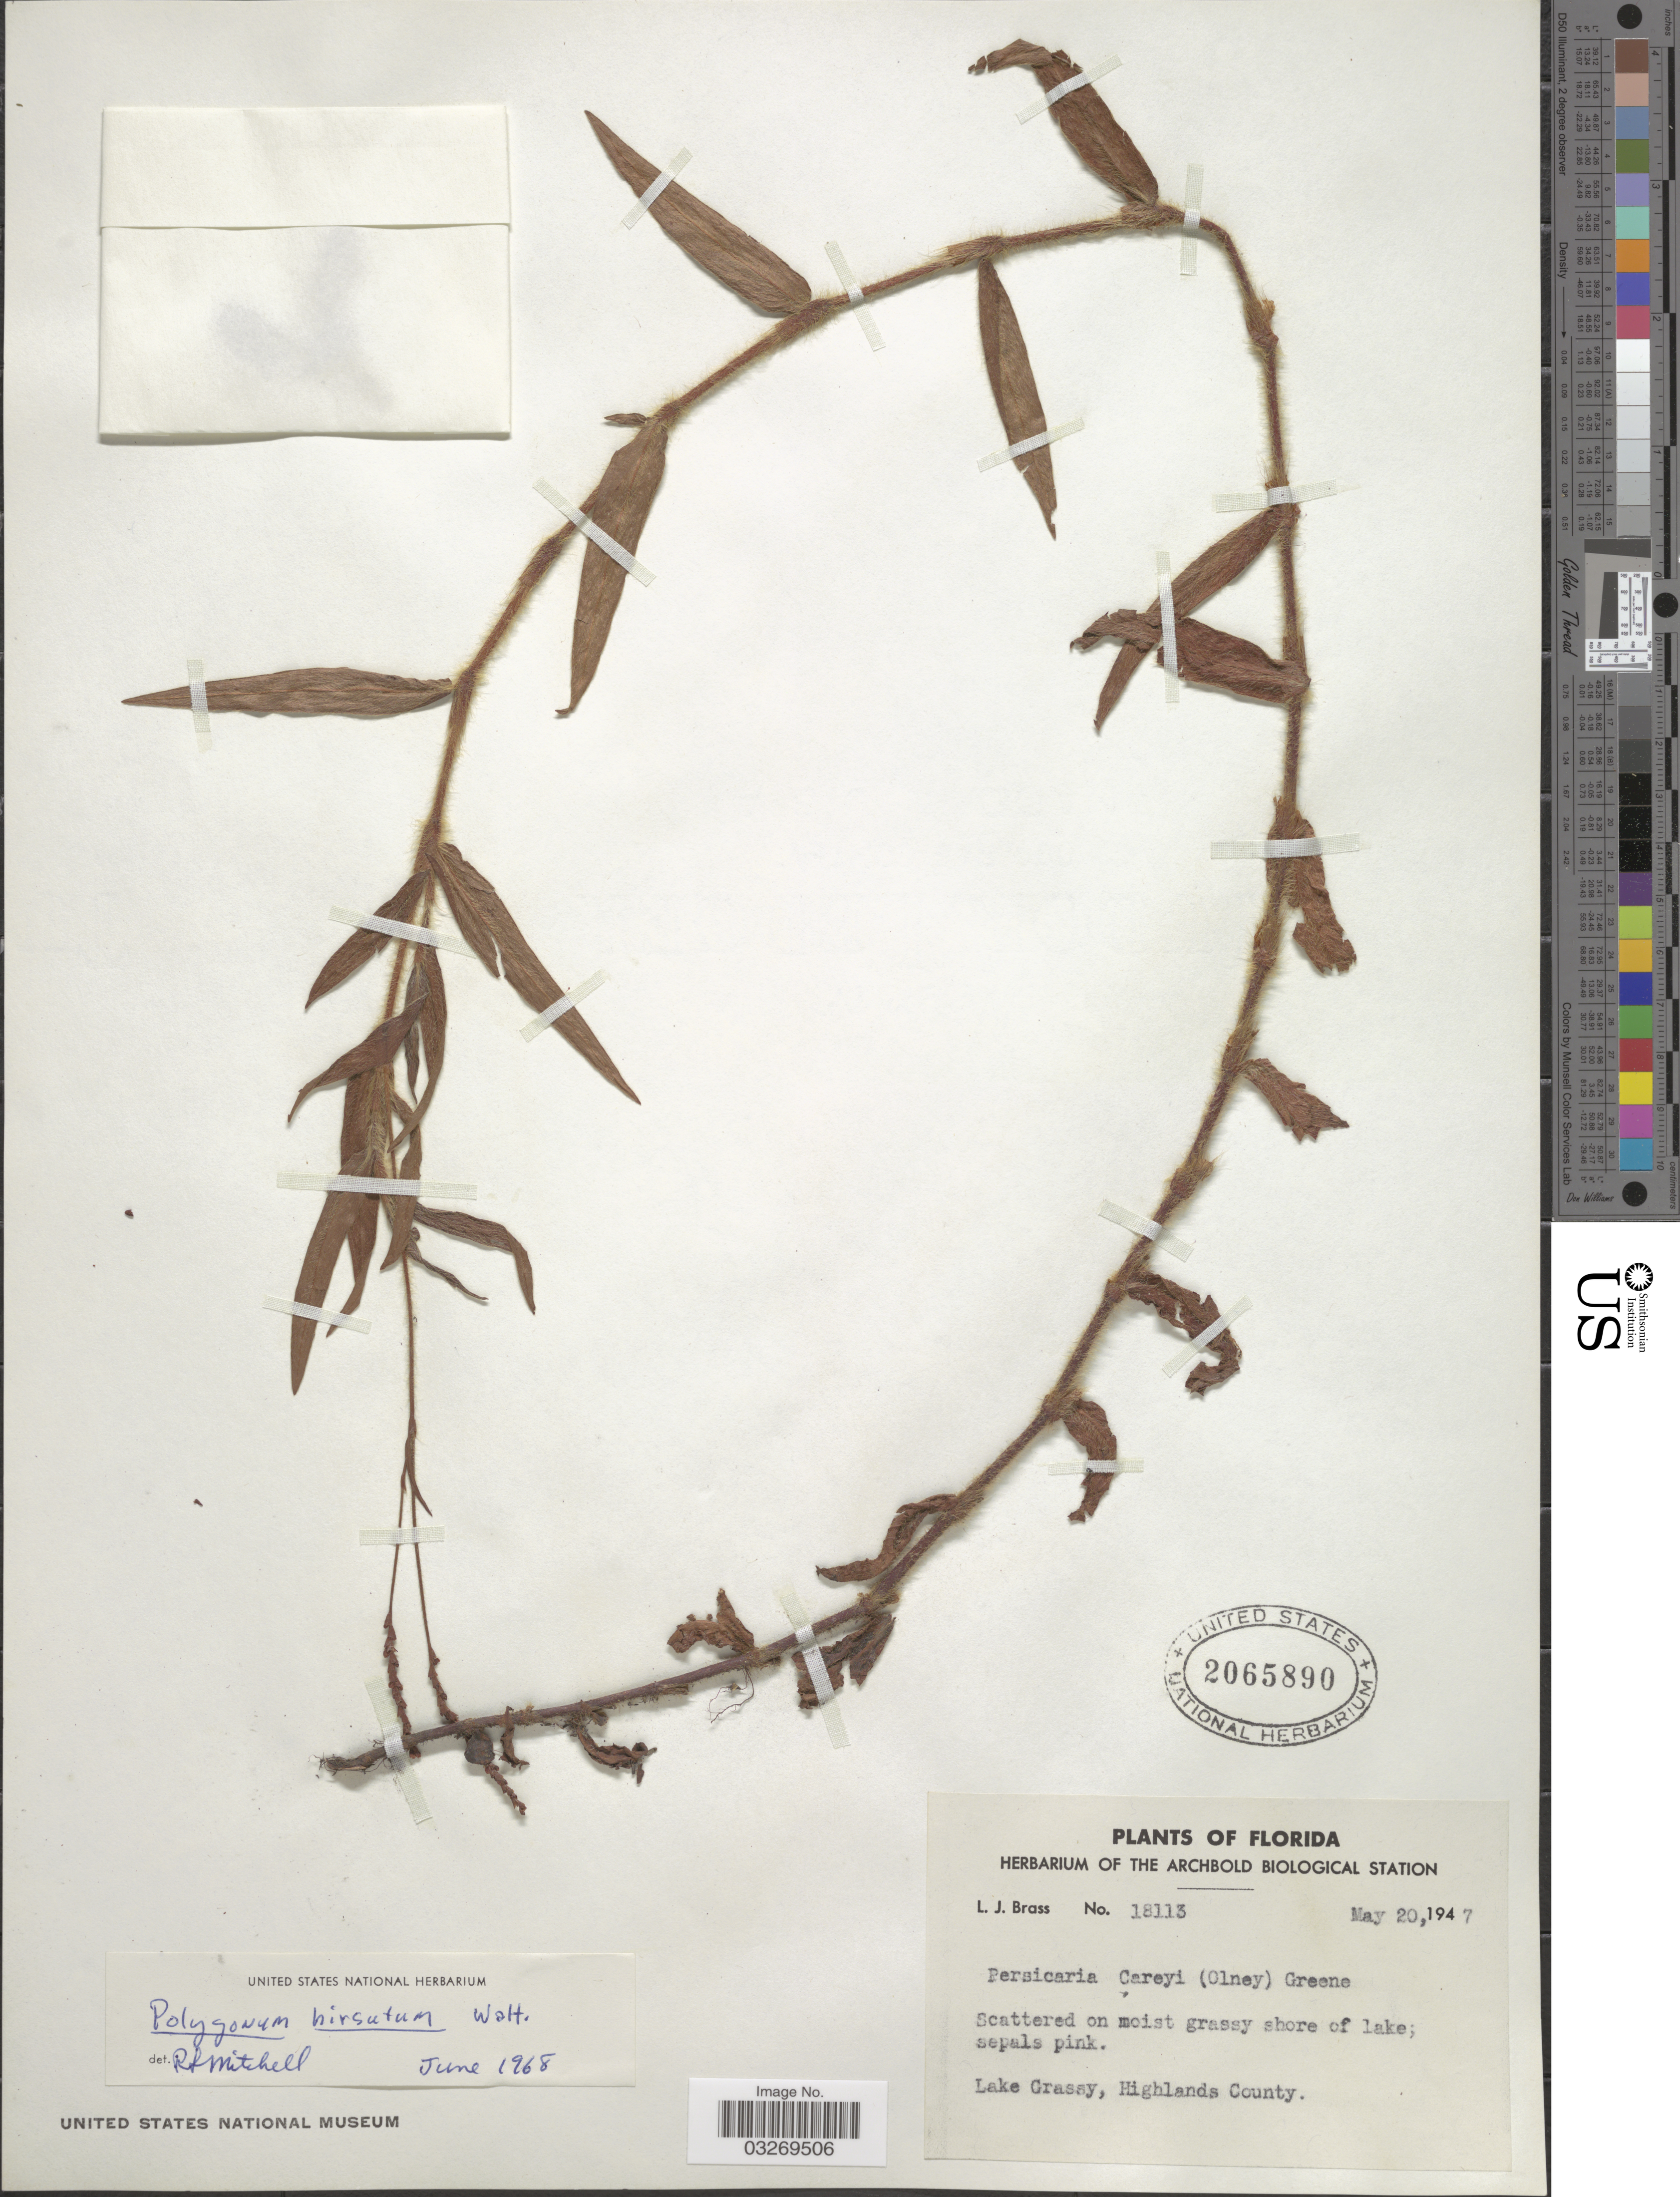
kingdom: Plantae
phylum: Tracheophyta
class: Magnoliopsida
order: Caryophyllales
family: Polygonaceae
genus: Persicaria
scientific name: Persicaria hirsuta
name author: (Walter) Small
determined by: Atha, D. E.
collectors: L. J. Brass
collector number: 18113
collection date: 1947-05-20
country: United States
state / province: Florida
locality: Lake Grassy, Highlands County.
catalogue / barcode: US 2065890